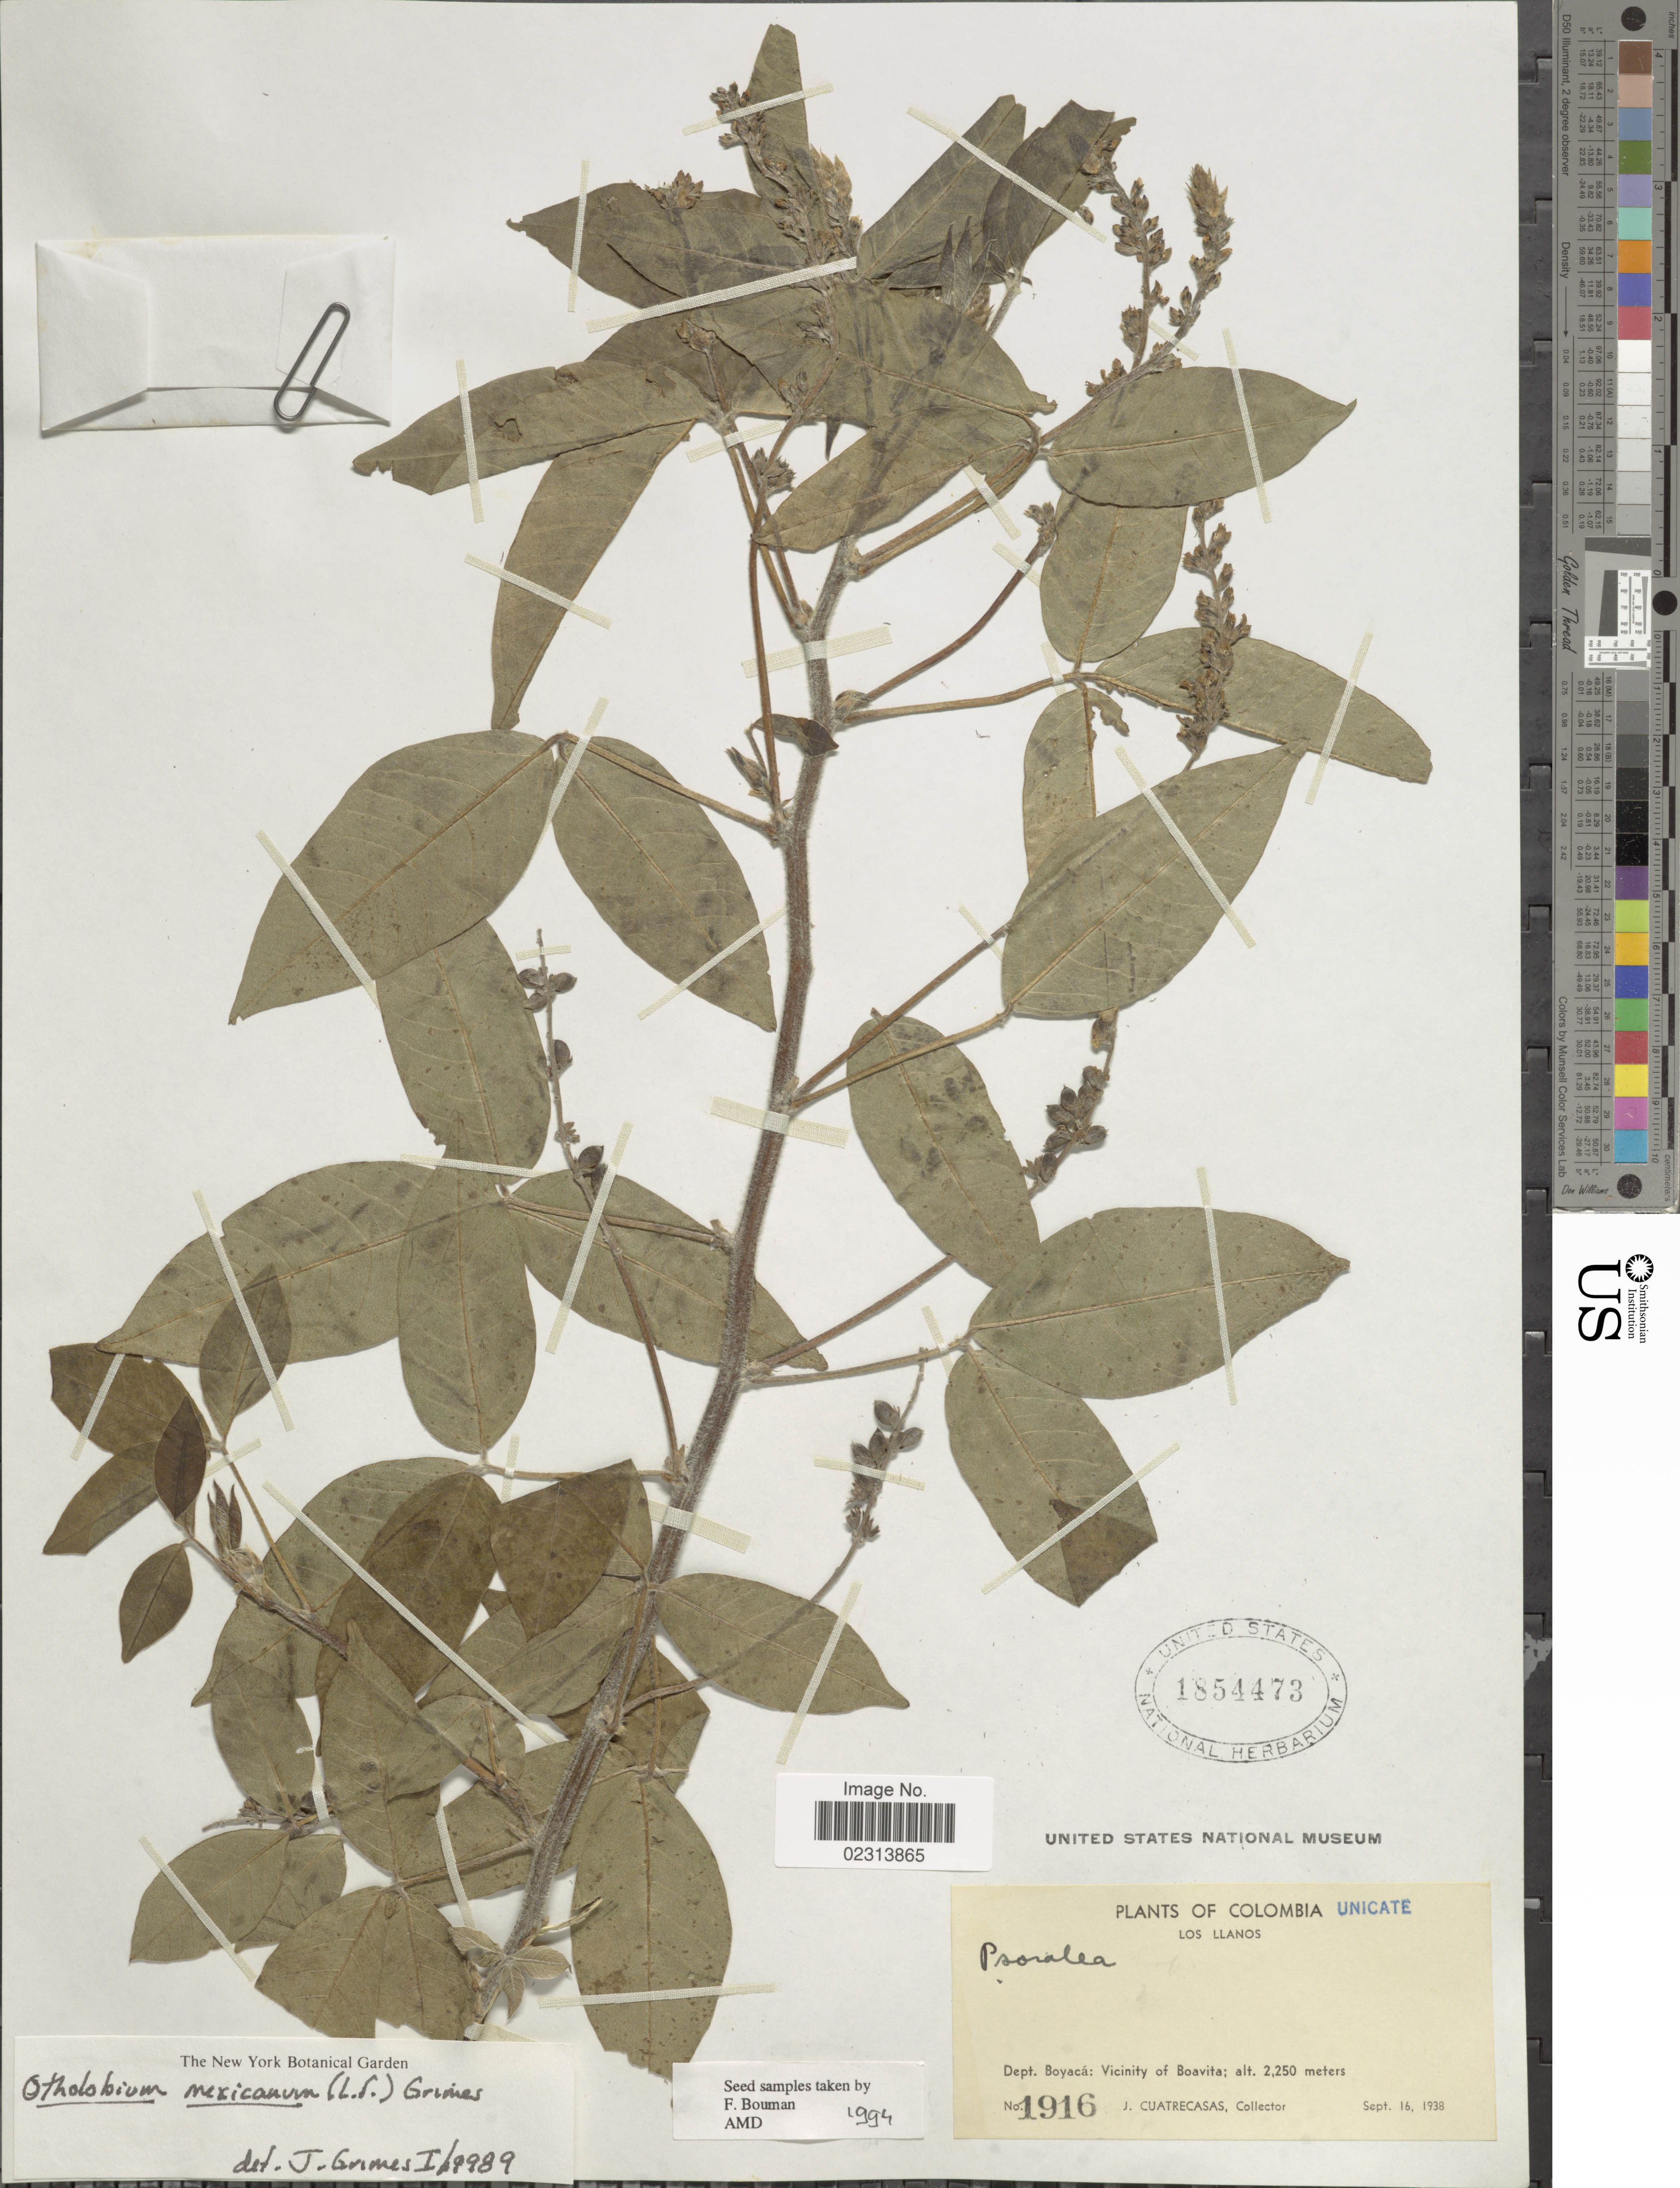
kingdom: Plantae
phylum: Tracheophyta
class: Magnoliopsida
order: Fabales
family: Fabaceae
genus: Otholobium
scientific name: Otholobium mexicanum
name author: (L. f.) J.W. Grimes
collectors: J. Cuatrecasas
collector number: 1916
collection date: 1938-09-16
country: Colombia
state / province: Boyacá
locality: Los Llanos, Dept. Boyaca: Vicinity of Boavita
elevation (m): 2250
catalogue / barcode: US 1854473